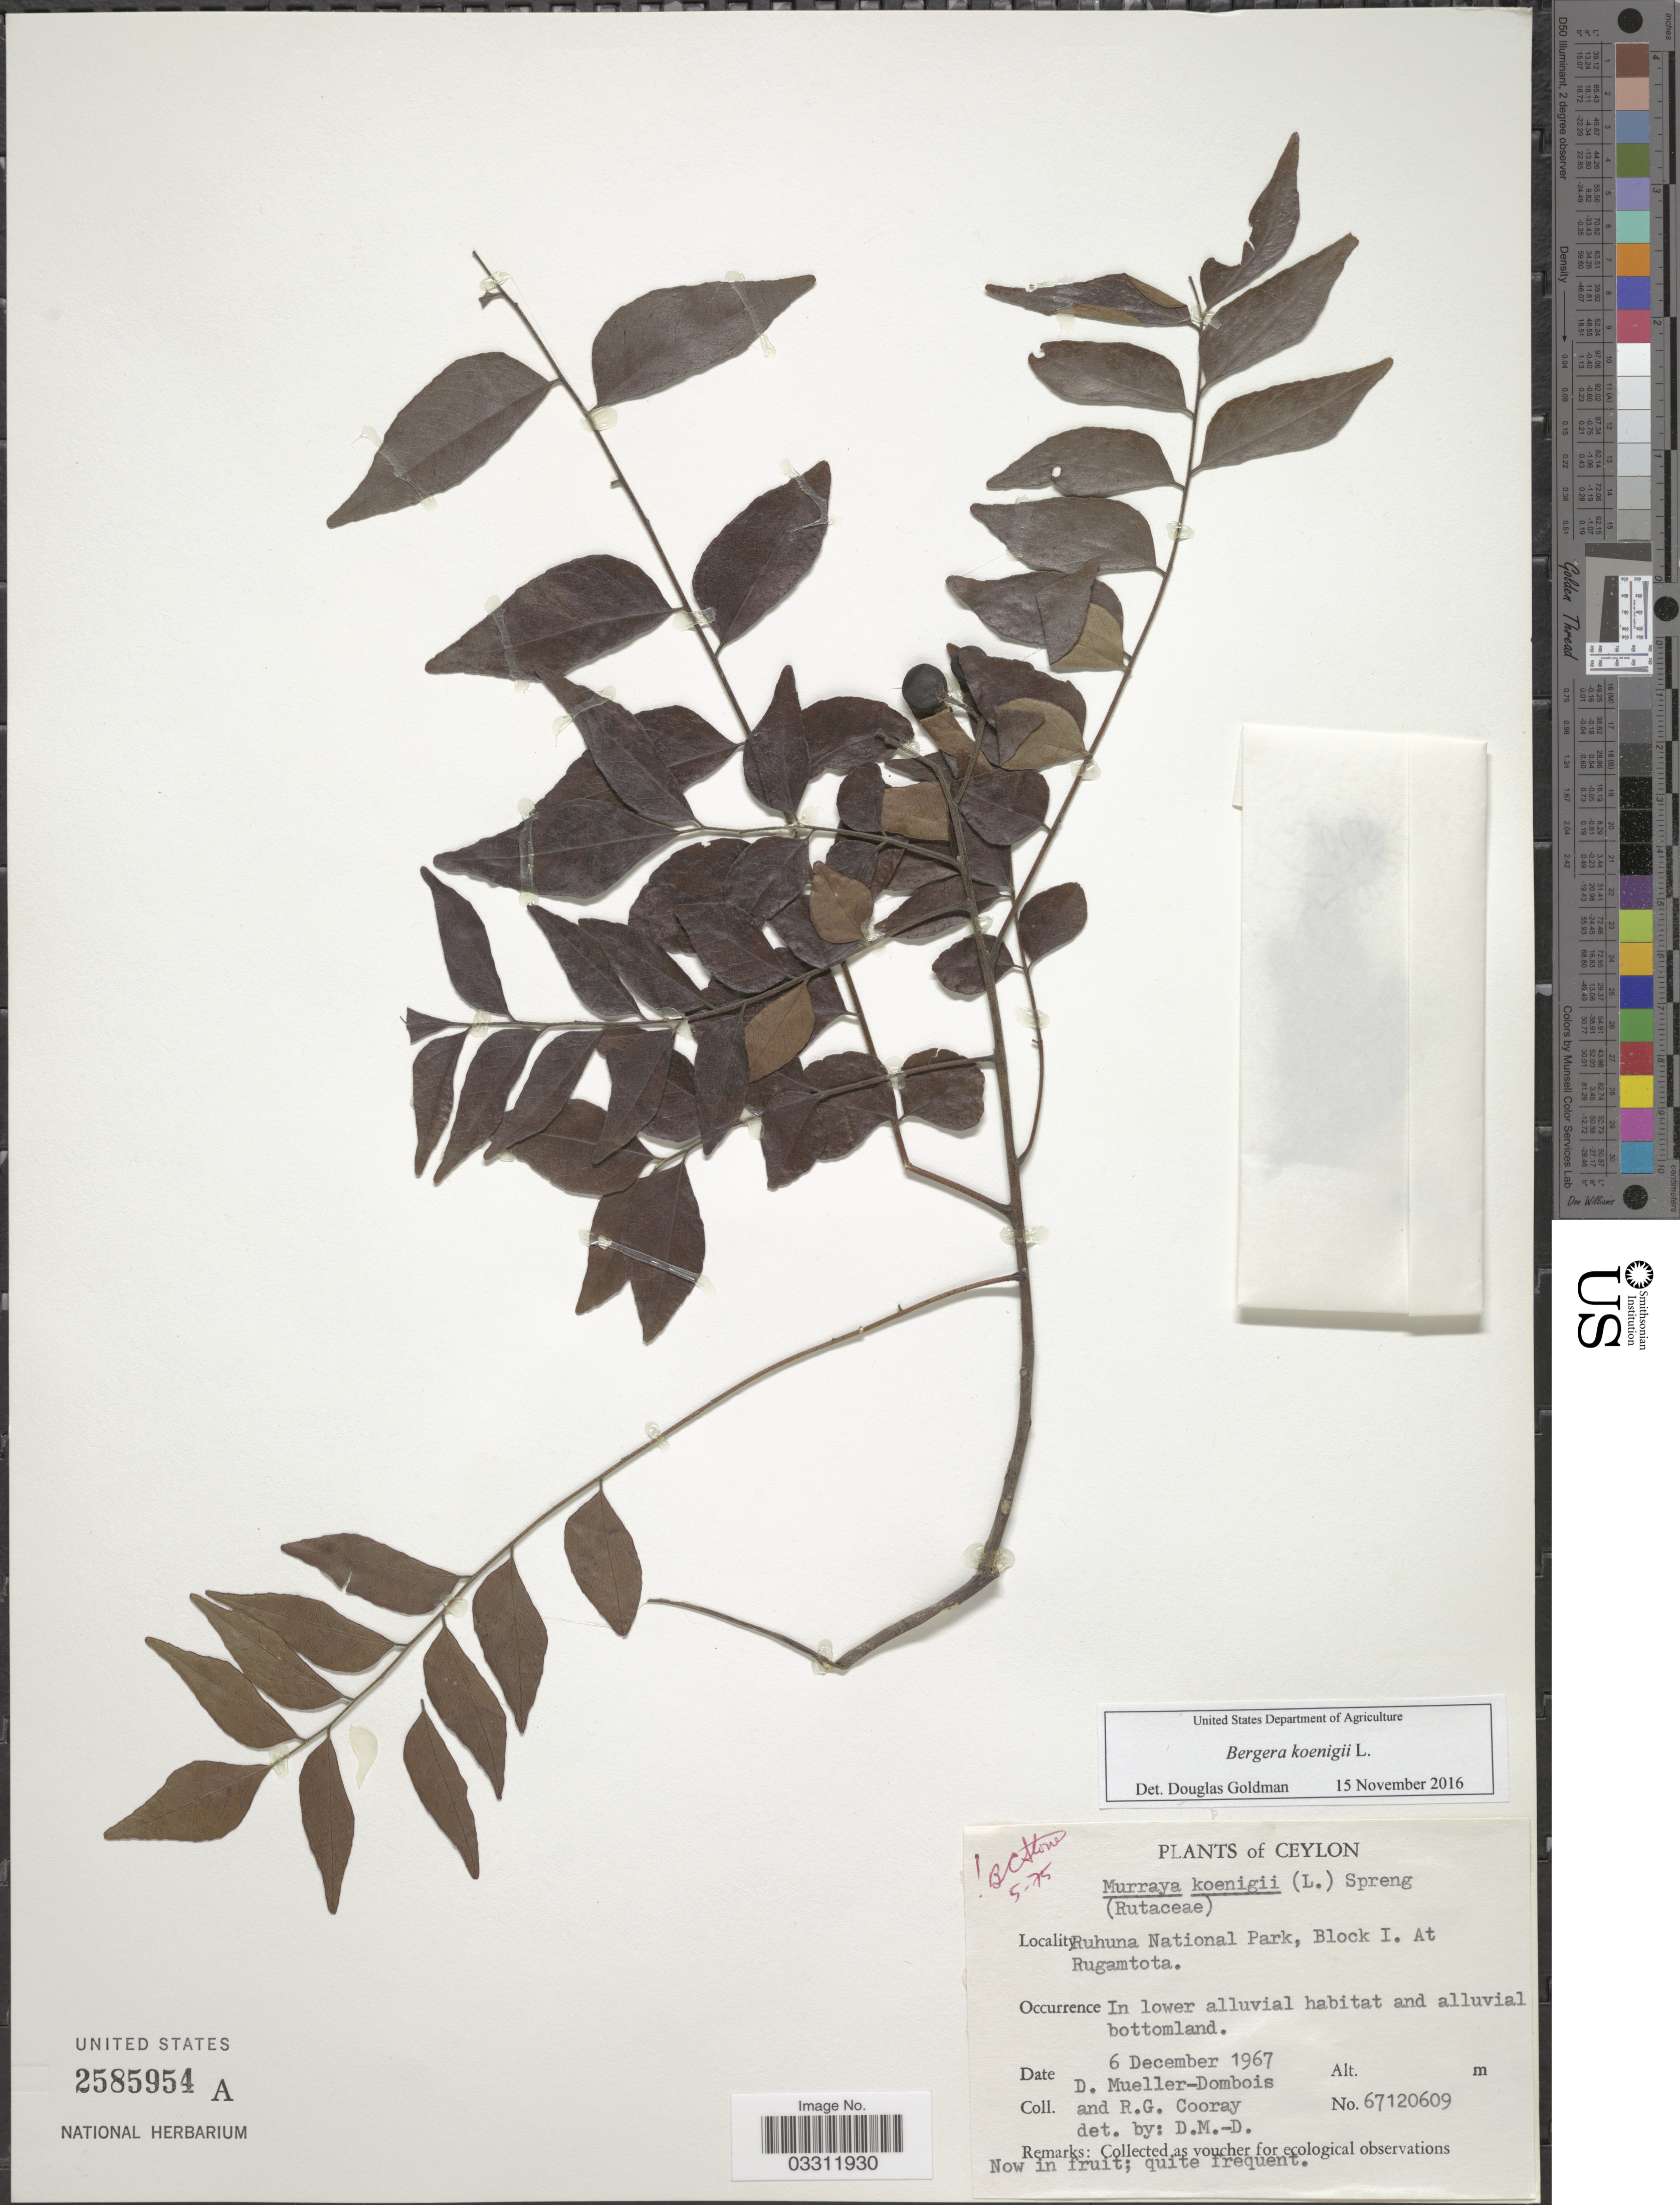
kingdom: Plantae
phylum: Tracheophyta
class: Magnoliopsida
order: Sapindales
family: Rutaceae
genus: Bergera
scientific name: Bergera koenigii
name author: L.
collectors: D. Mueller-Dombois & R. Cooray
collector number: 67120609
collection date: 1967-12-06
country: Sri Lanka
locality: Ceylon. Ruhuna National Park, Block I. At Rugamtota.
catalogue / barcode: US 2585954A